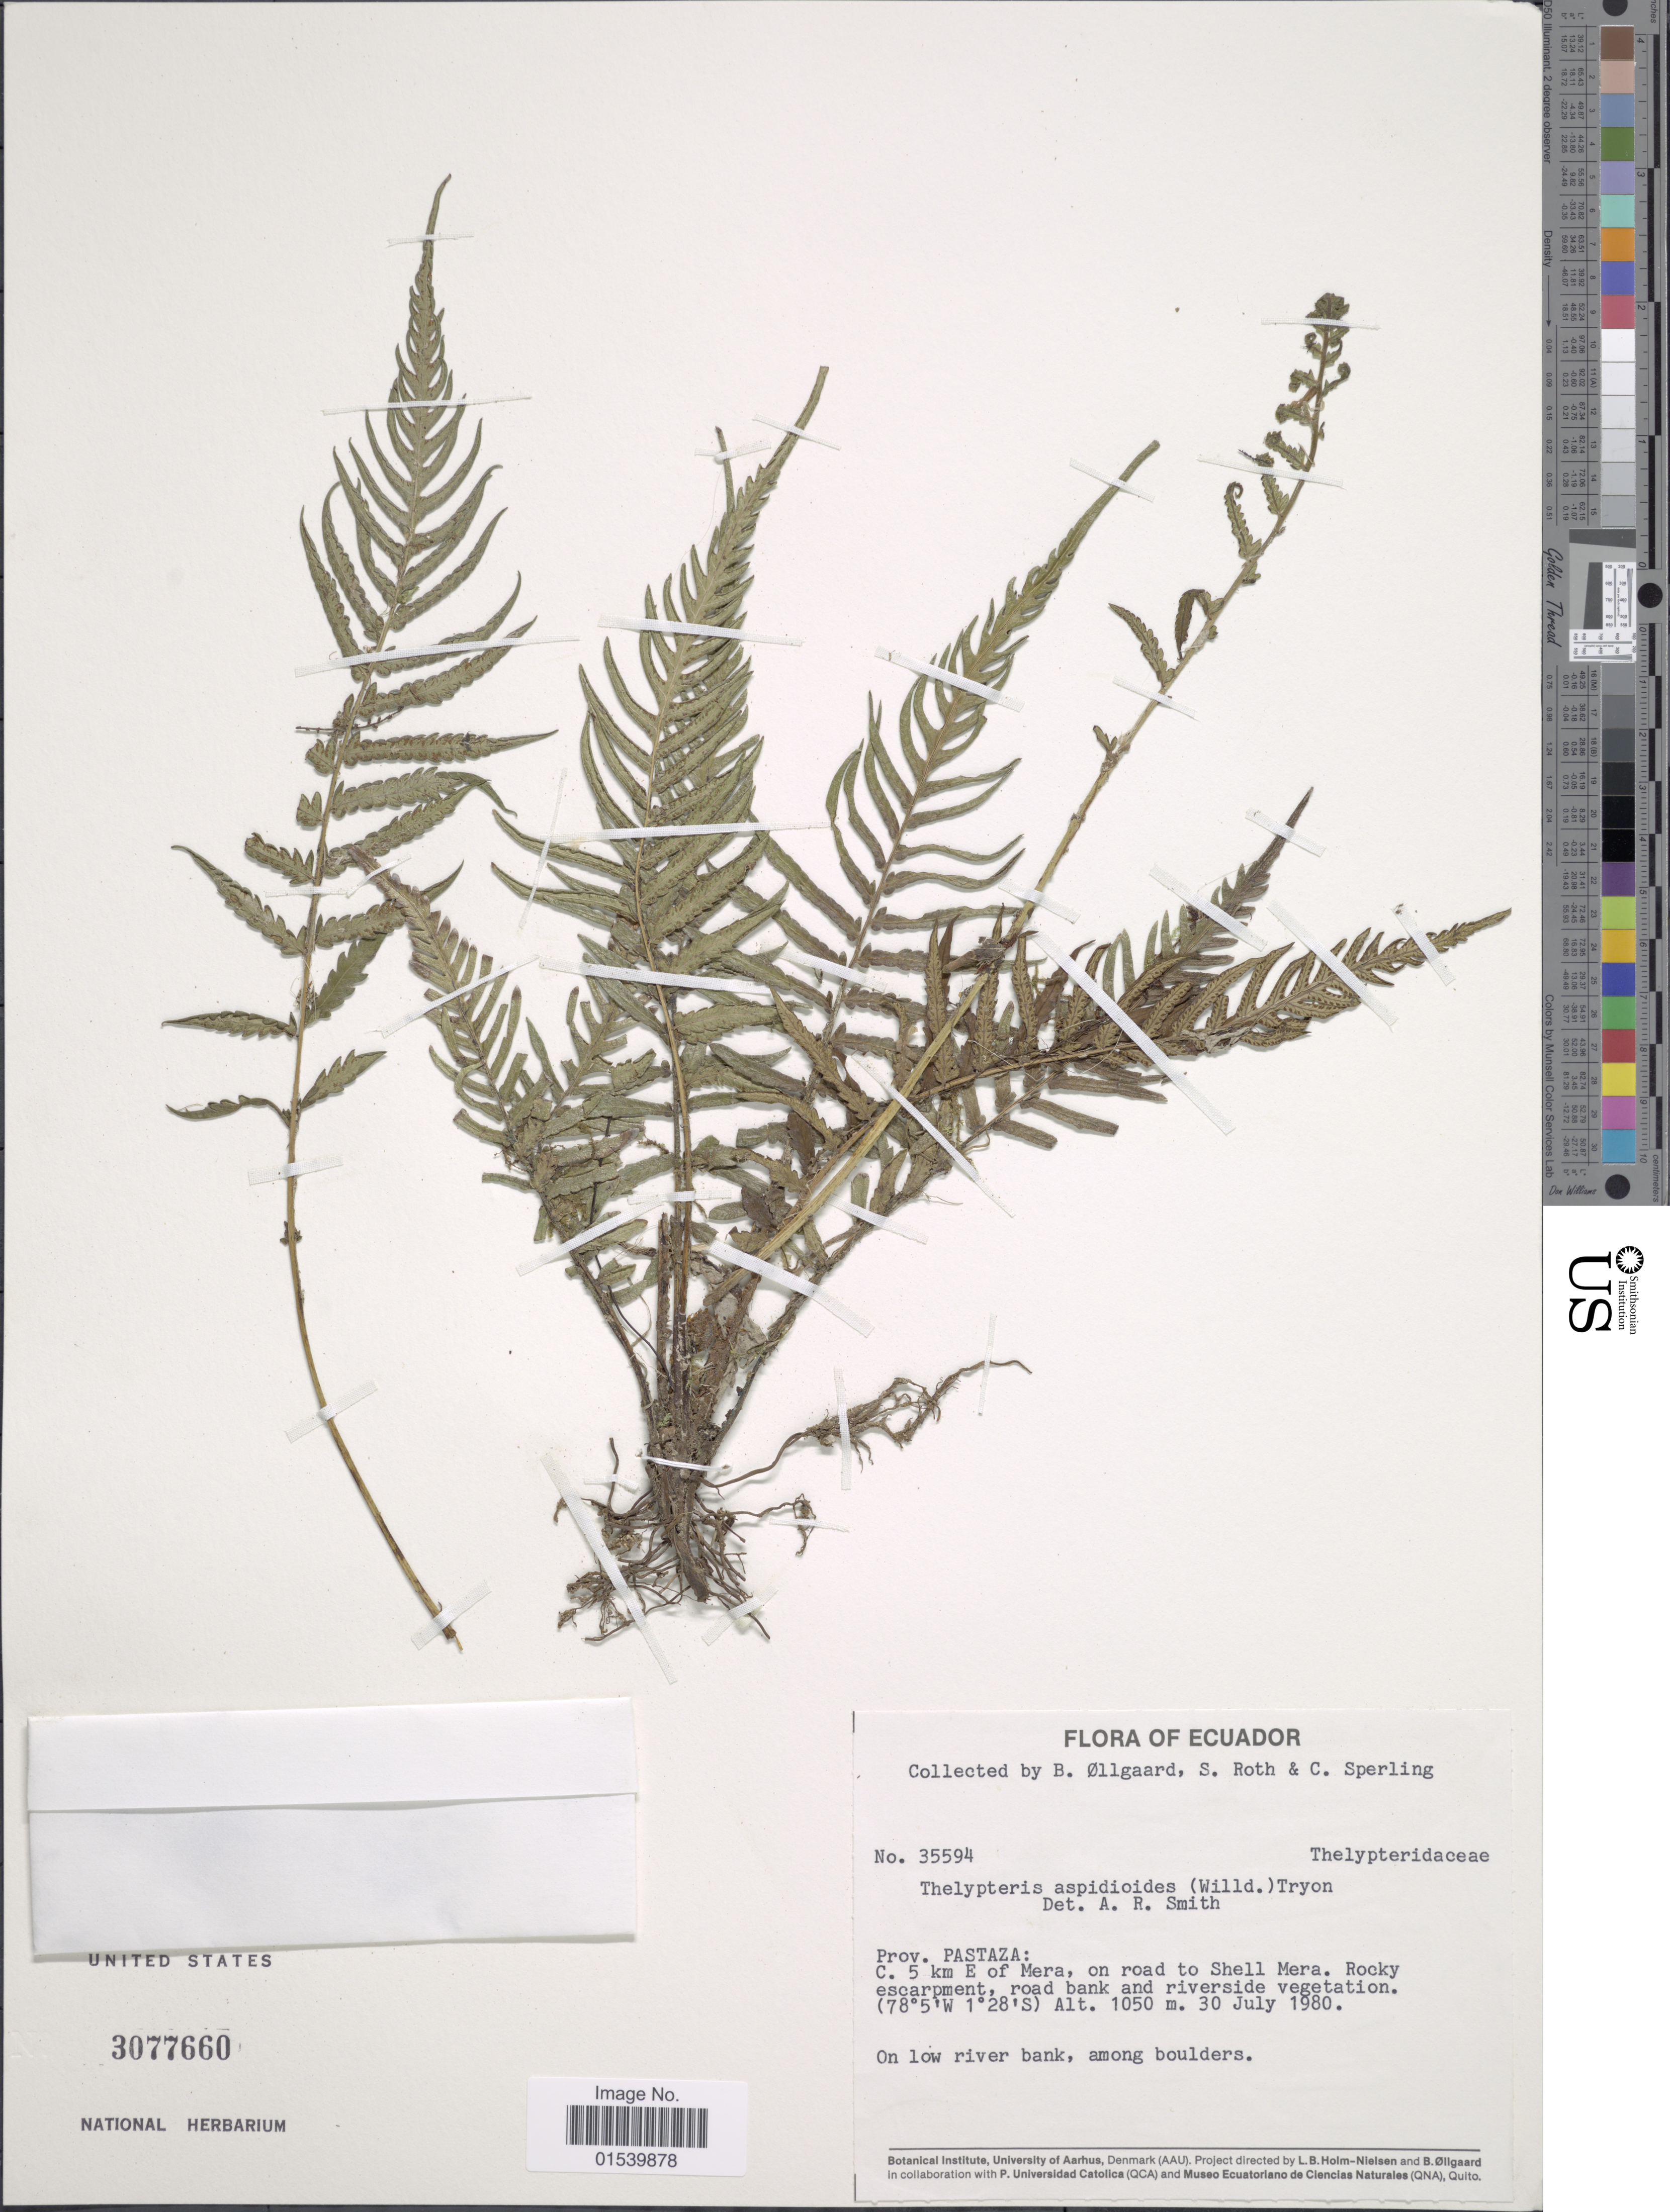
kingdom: Plantae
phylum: Tracheophyta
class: Polypodiopsida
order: Polypodiales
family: Thelypteridaceae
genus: Amauropelta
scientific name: Amauropelta aspidioides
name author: (Willd.) Pic. Serm.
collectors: B. Øllgaard, S. Roth & C. Sperling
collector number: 35594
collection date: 1980-07-30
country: Ecuador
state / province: Pastaza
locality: C. 5 km E of Mera, on road to Shell Mera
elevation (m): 1050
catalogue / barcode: US 3077660